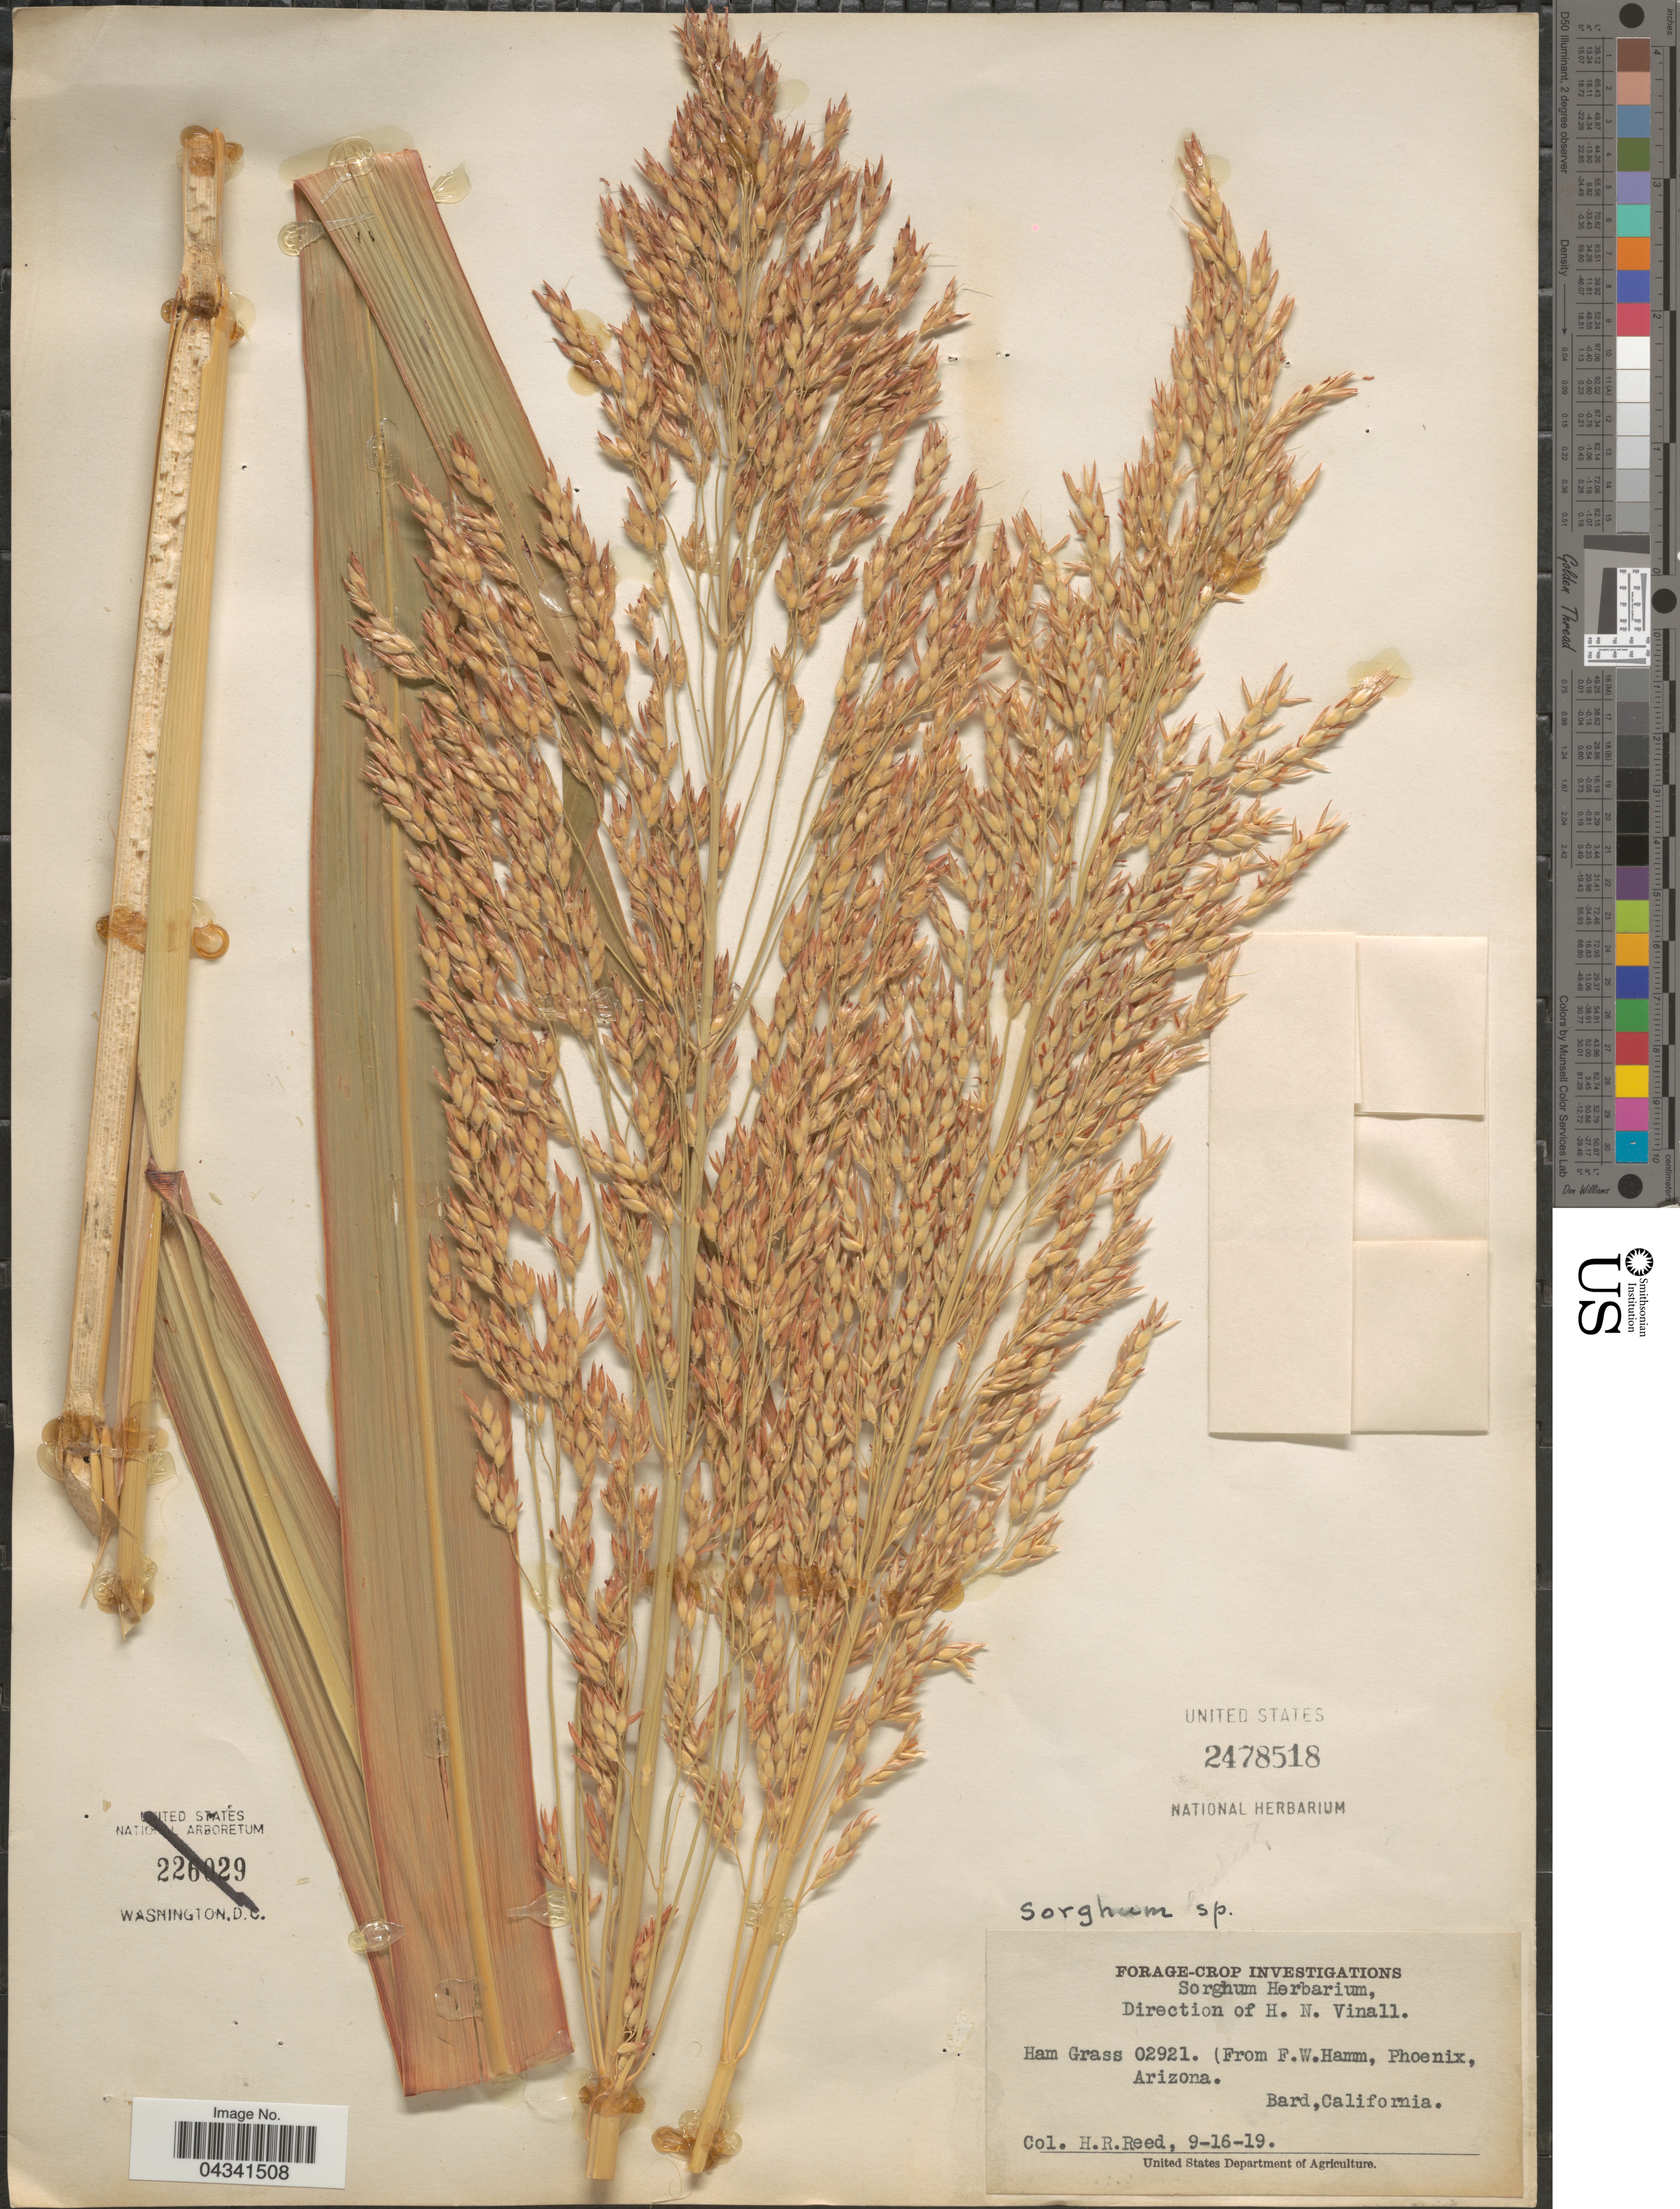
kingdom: Plantae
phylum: Tracheophyta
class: Liliopsida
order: Poales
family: Poaceae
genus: Sorghum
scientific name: Sorghum sp.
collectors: H. Reed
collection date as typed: Transcribed d/m/y: 16/9/19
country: United States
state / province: California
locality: Bard.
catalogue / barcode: US 2478518